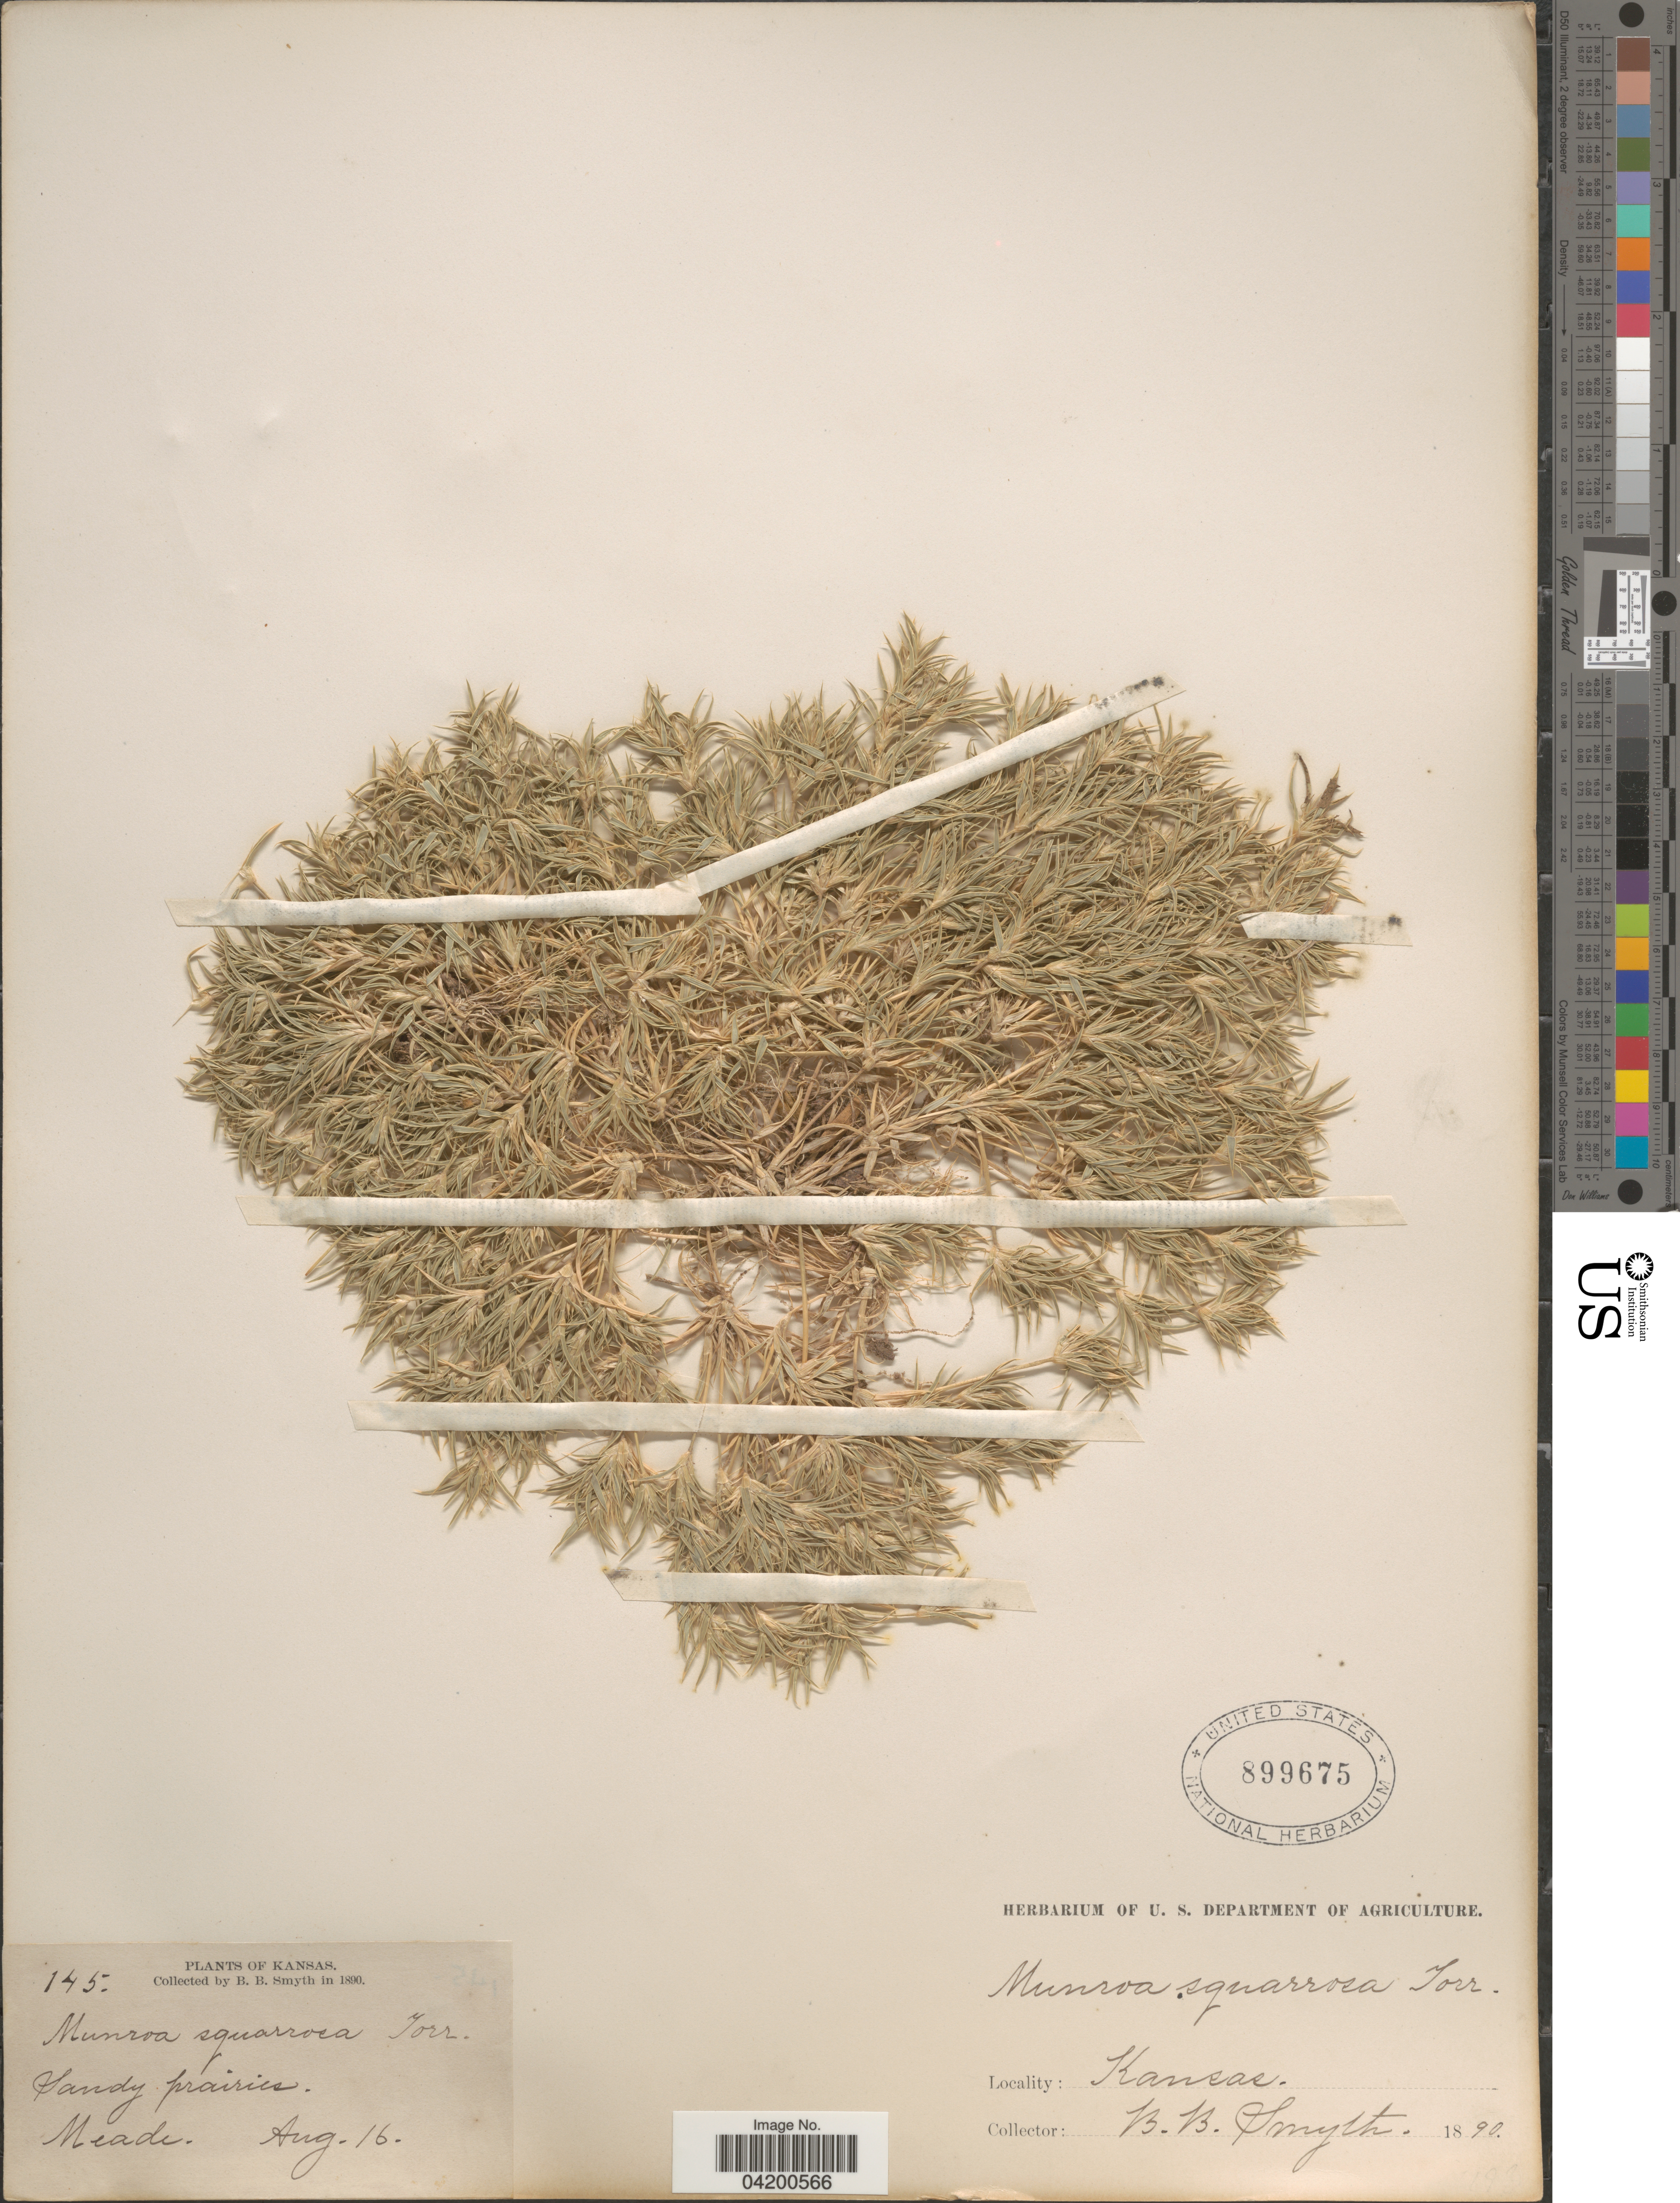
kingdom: Plantae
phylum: Tracheophyta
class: Liliopsida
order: Poales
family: Poaceae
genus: Munroa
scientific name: Munroa squarrosa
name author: (Nutt.) Torr.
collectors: B. Smyth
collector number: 145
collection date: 1890-08-16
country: United States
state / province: Kansas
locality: Meade.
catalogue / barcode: US 899675